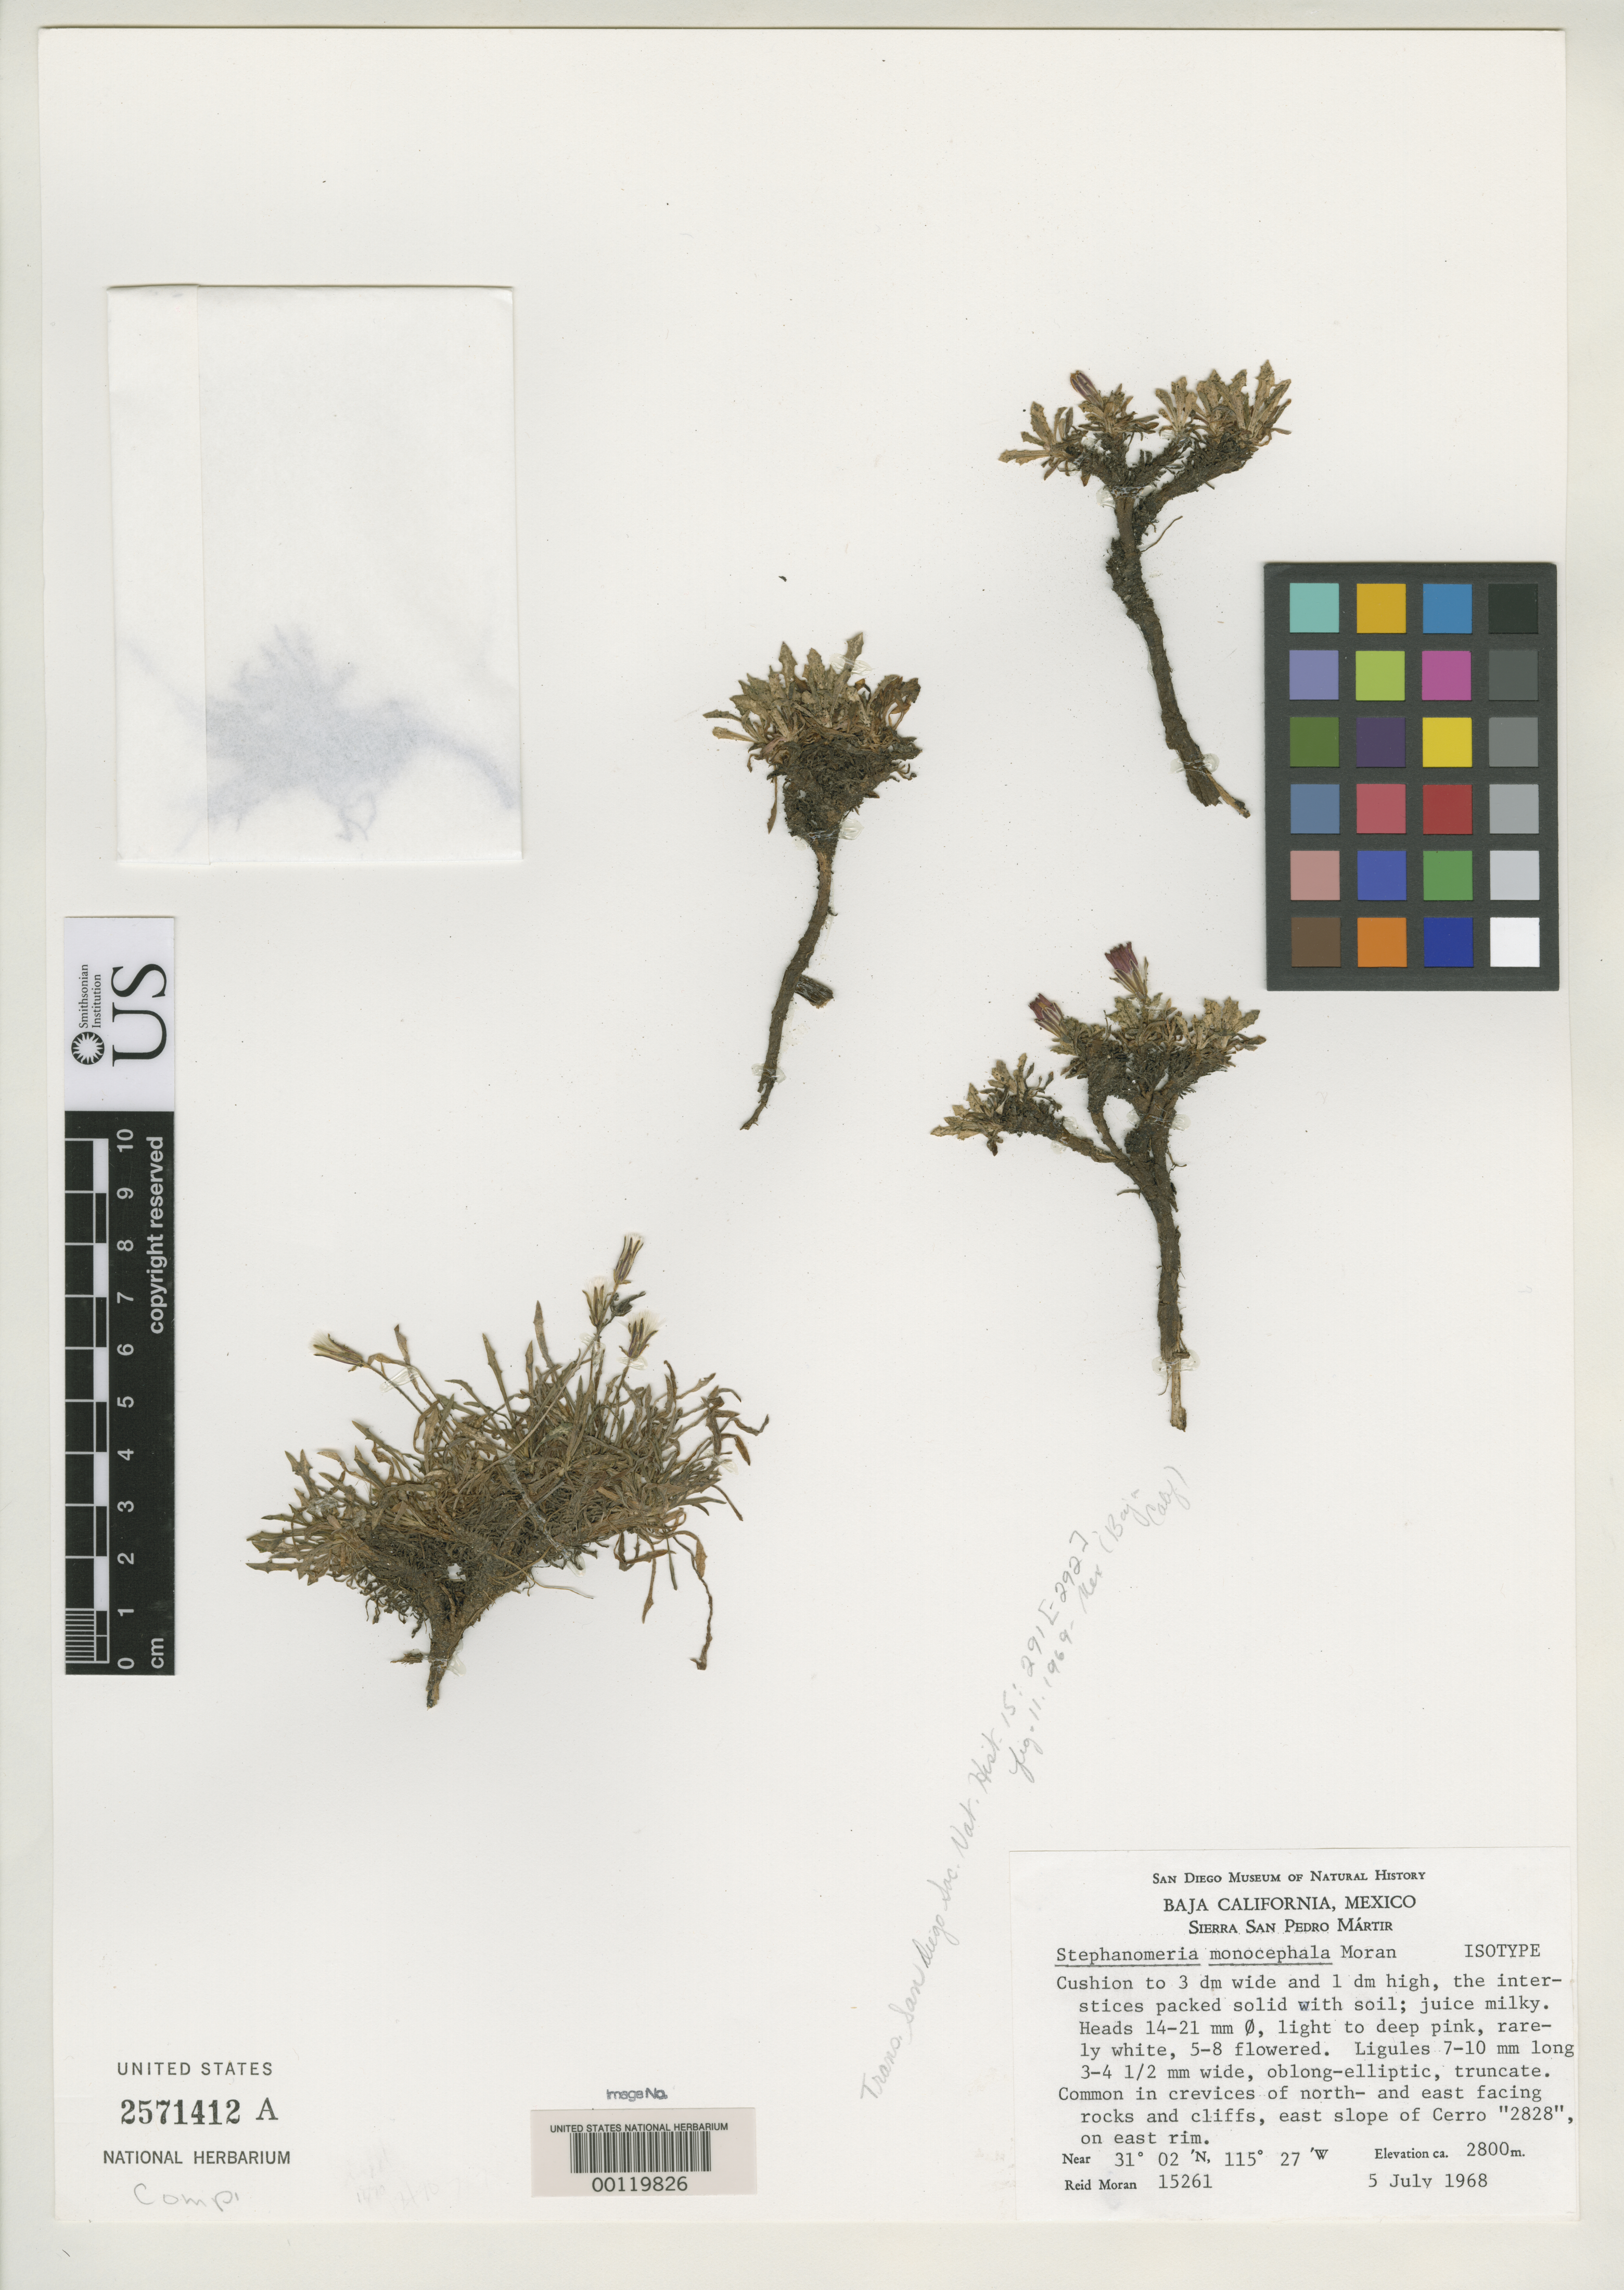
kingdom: Plantae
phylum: Tracheophyta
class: Magnoliopsida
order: Asterales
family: Asteraceae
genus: Stephanomeria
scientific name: Stephanomeria monocephala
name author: Moran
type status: Isotype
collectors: R. V. Moran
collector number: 15261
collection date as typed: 05 Jul 1968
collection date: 1968-07-05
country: Mexico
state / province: Baja California Norte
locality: Sierra San Pedro Martir.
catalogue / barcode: US 2571412A